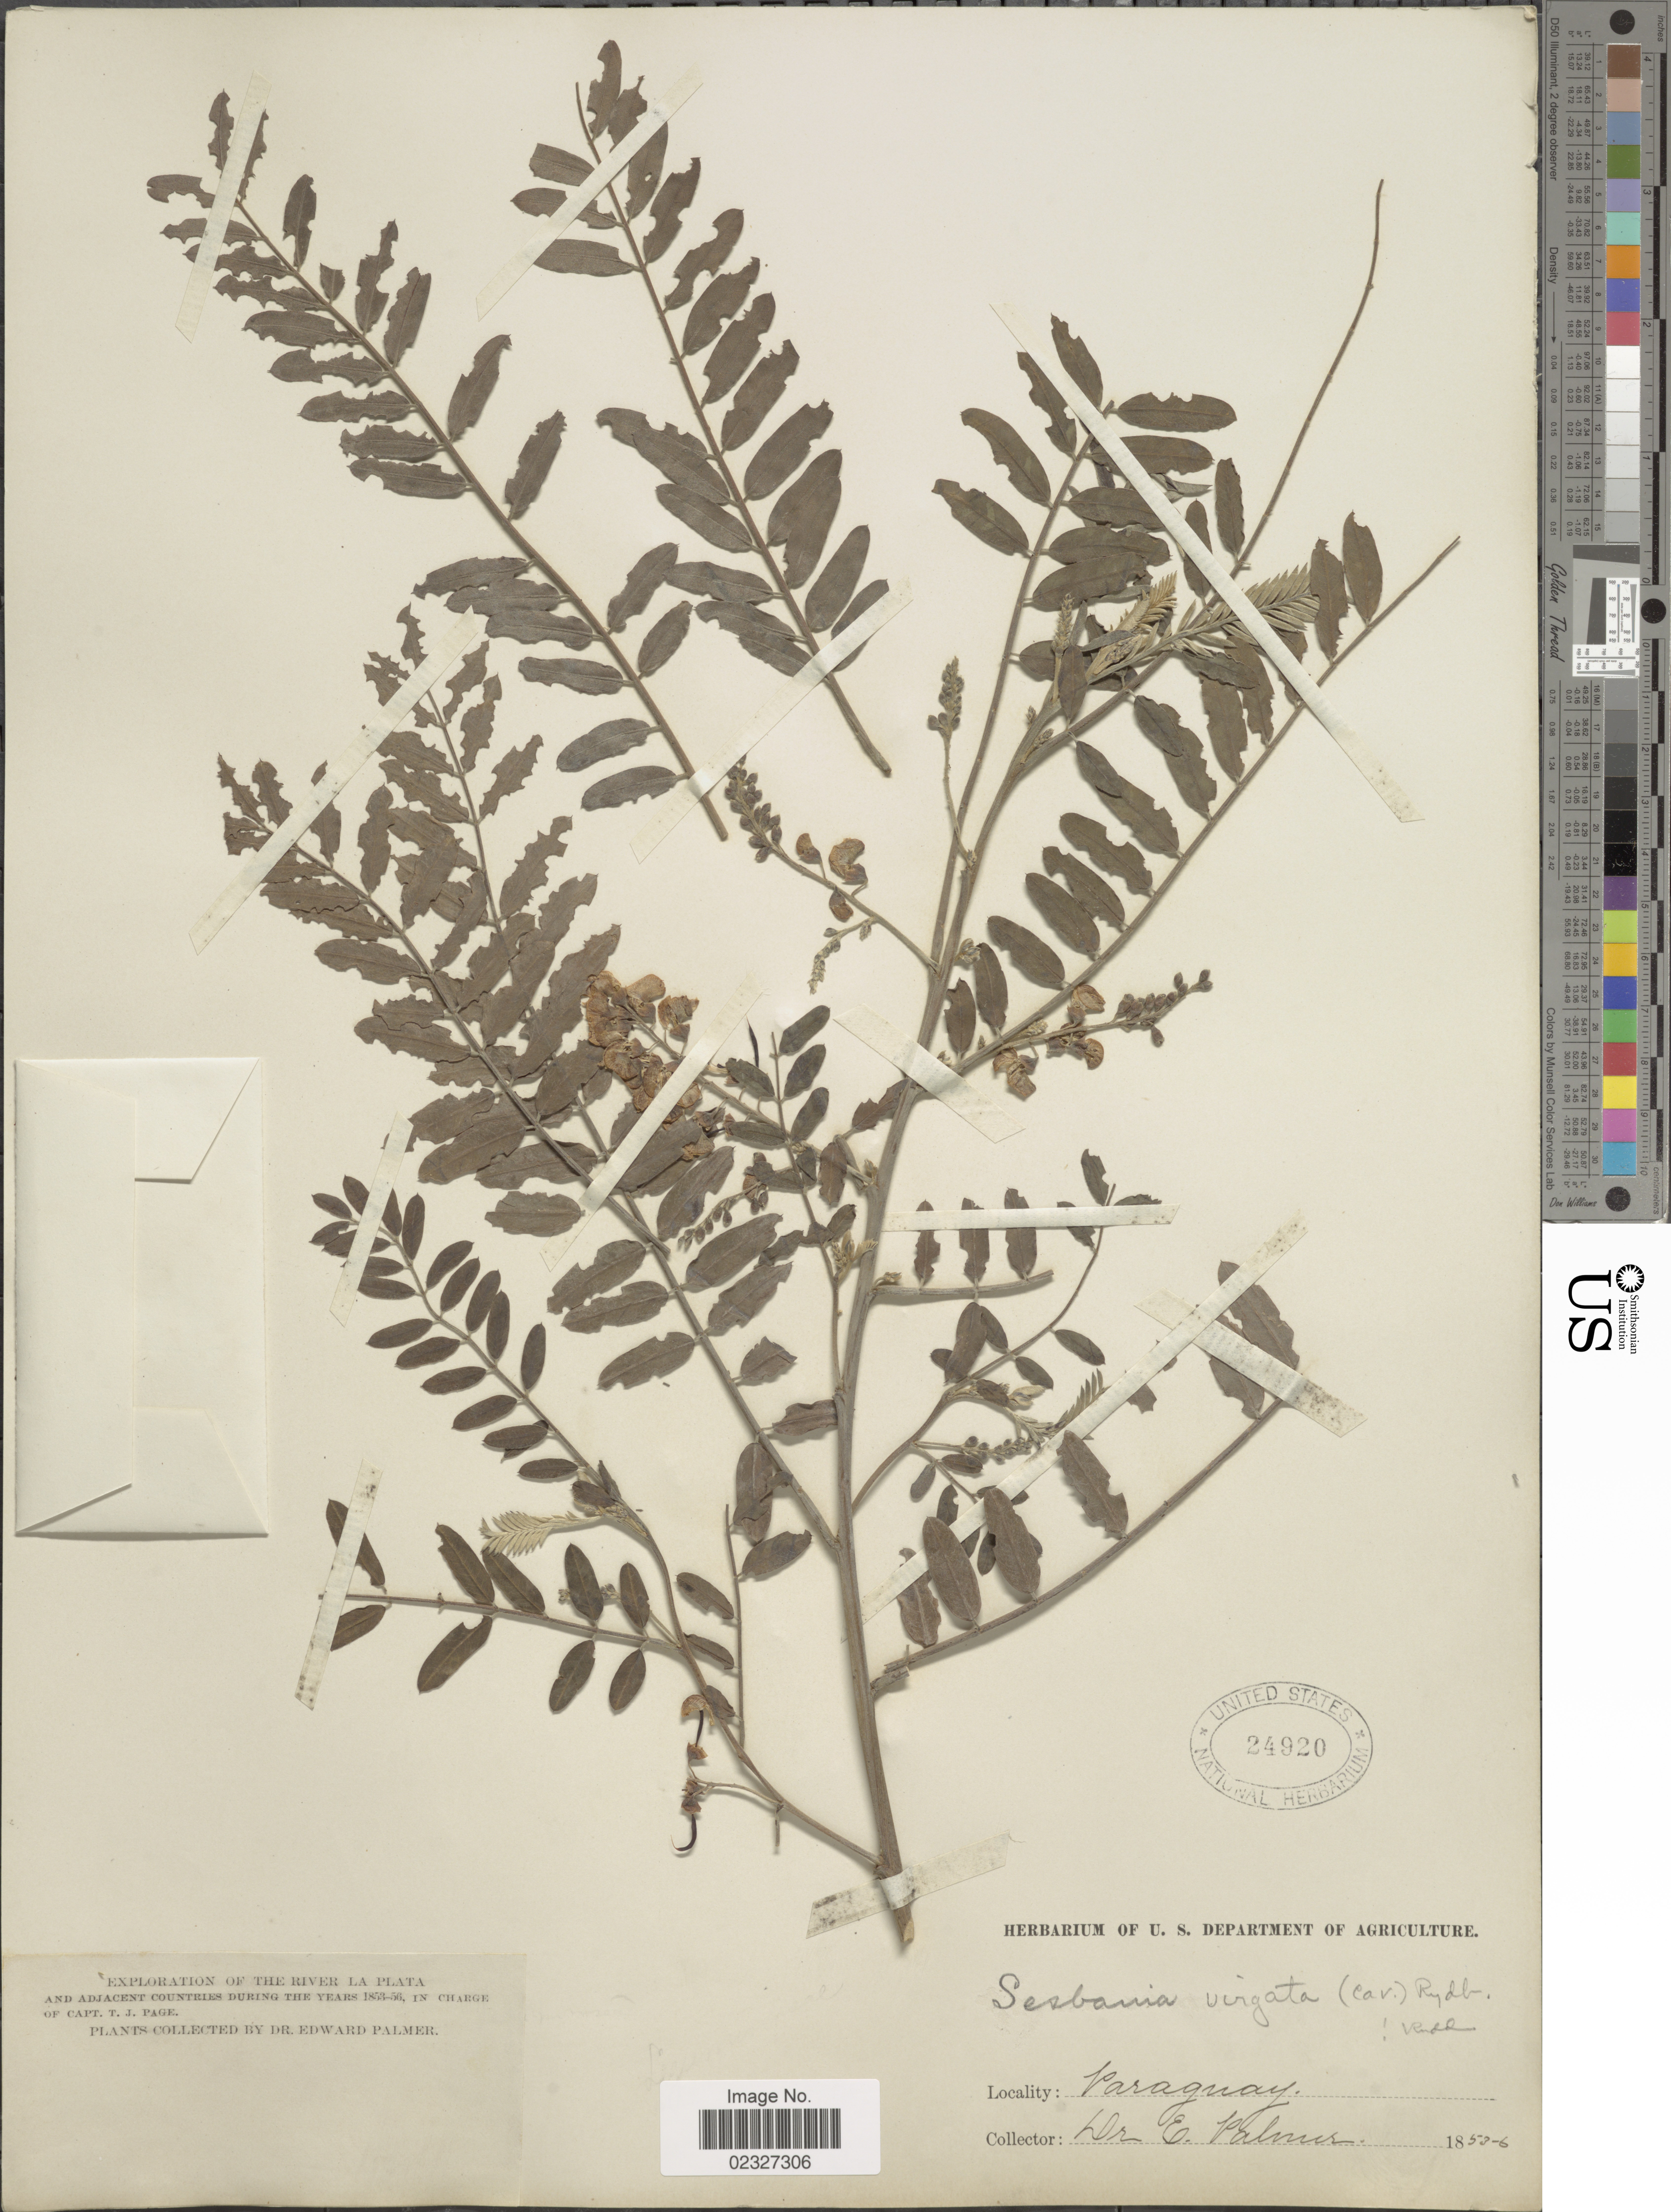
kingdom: Plantae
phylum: Tracheophyta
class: Magnoliopsida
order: Fabales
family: Fabaceae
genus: Sesbania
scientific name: Sesbania virgata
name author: (Cav.) Pers.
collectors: E. Palmer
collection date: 1853/1856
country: Paraguay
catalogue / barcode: US 24920